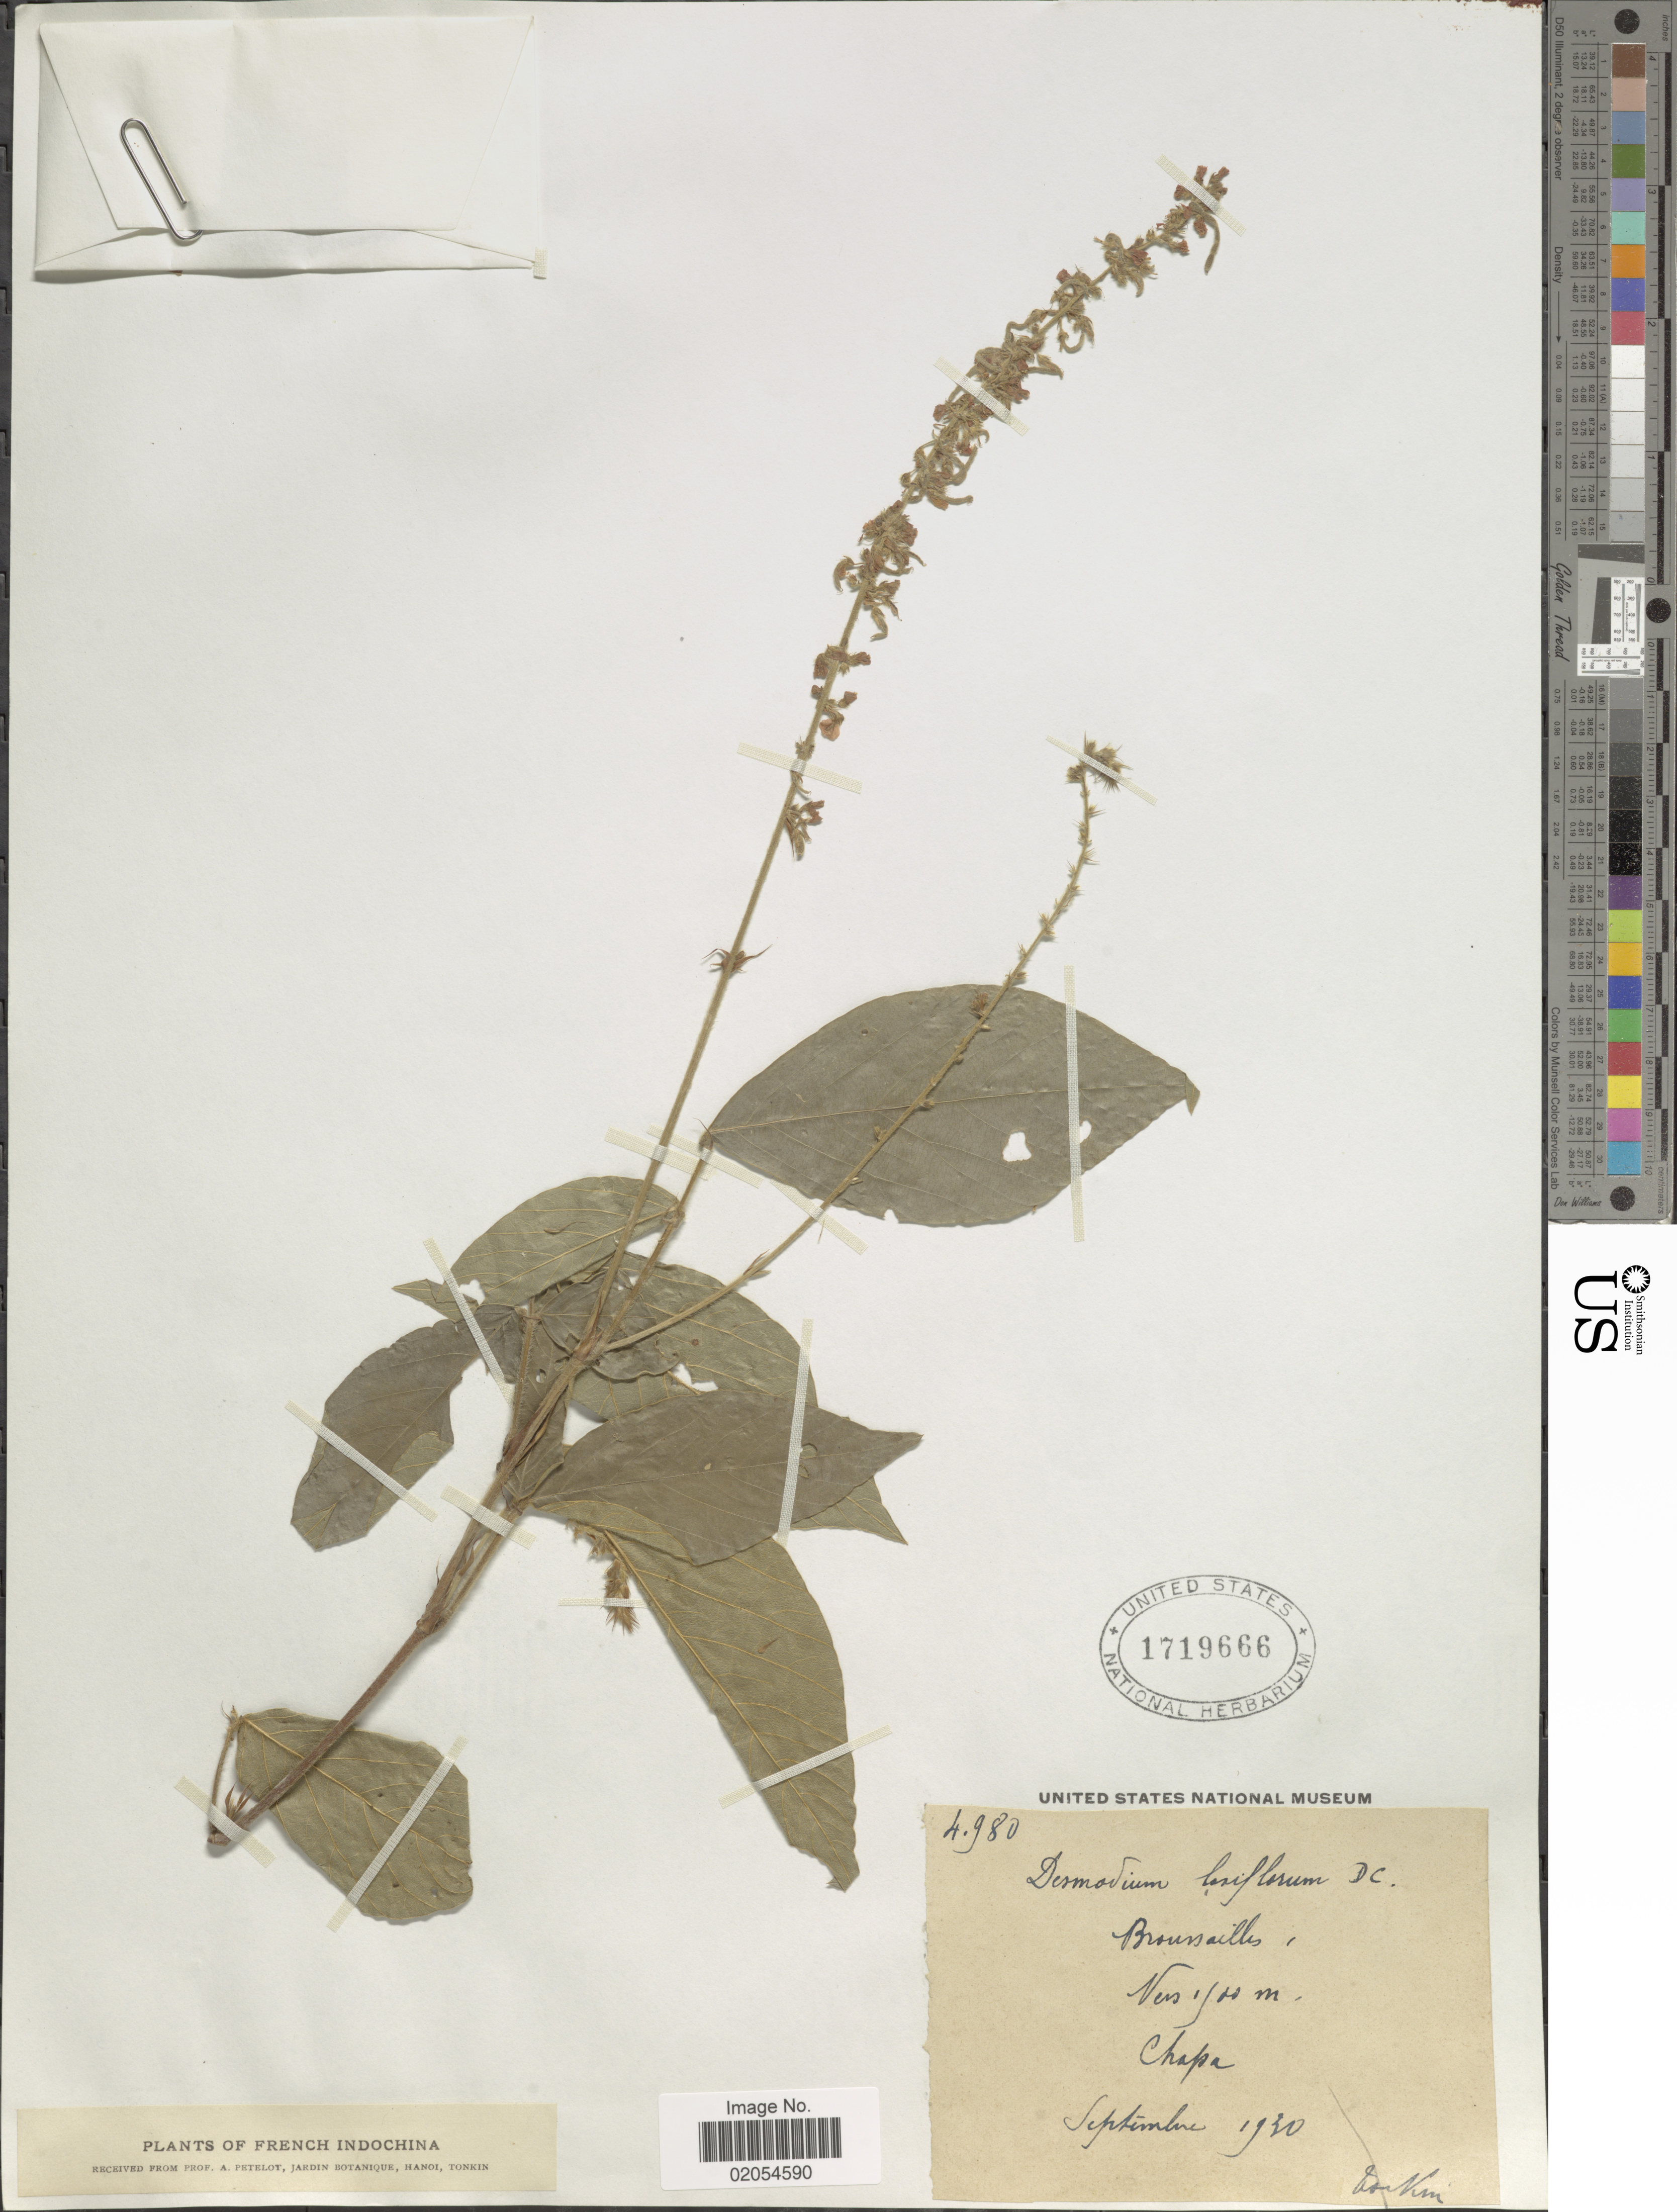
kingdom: Plantae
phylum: Tracheophyta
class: Magnoliopsida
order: Fabales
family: Fabaceae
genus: Desmodium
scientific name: Desmodium laxiflorum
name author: DC.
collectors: A. Petelot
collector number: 4980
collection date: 1930-09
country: Vietnam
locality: Tonkin. Chapa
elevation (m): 1500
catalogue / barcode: US 1719666